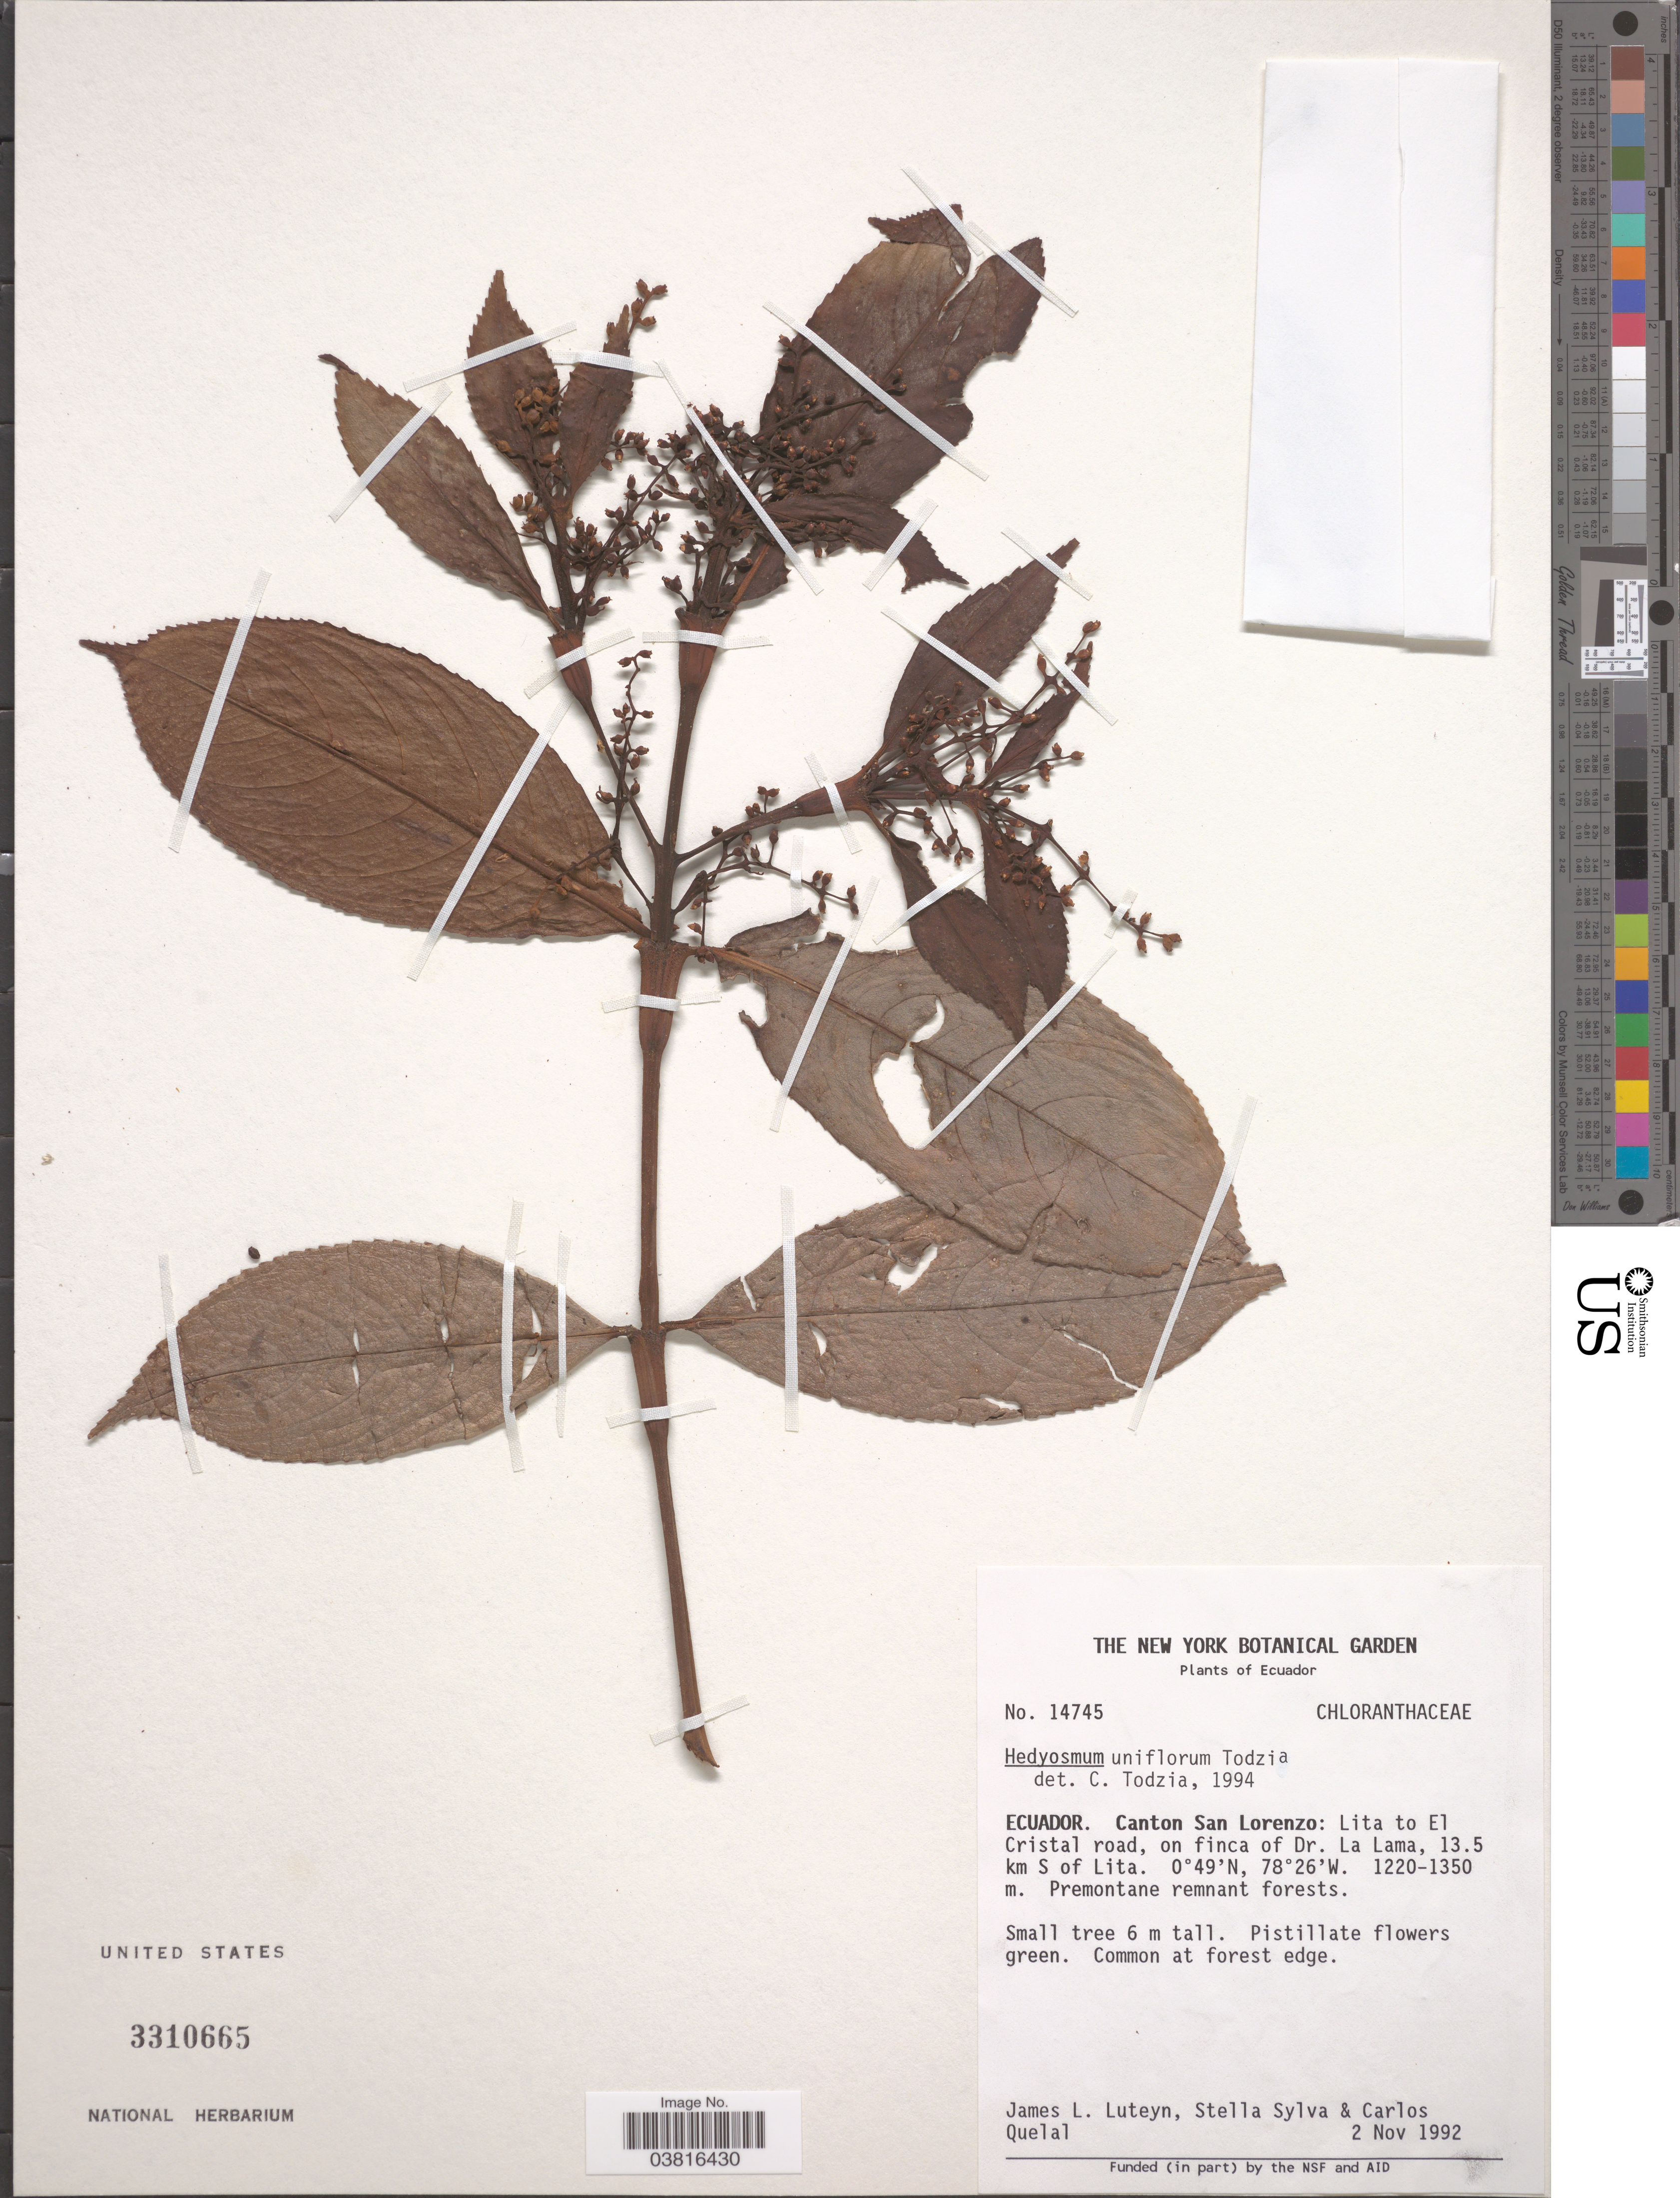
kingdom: Plantae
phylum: Tracheophyta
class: Magnoliopsida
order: Chloranthales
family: Chloranthaceae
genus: Hedyosmum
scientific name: Hedyosmum uniflorum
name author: Todzia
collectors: J. L. Luteyn, S. Sylva & C. Quelal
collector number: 14745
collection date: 1992-11-02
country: Ecuador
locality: Canton San Lorenzo: Lita to El Cristal road, on finca of Dr. La Lama, 13.5 km S of Lita.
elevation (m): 1220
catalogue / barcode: US 3310665